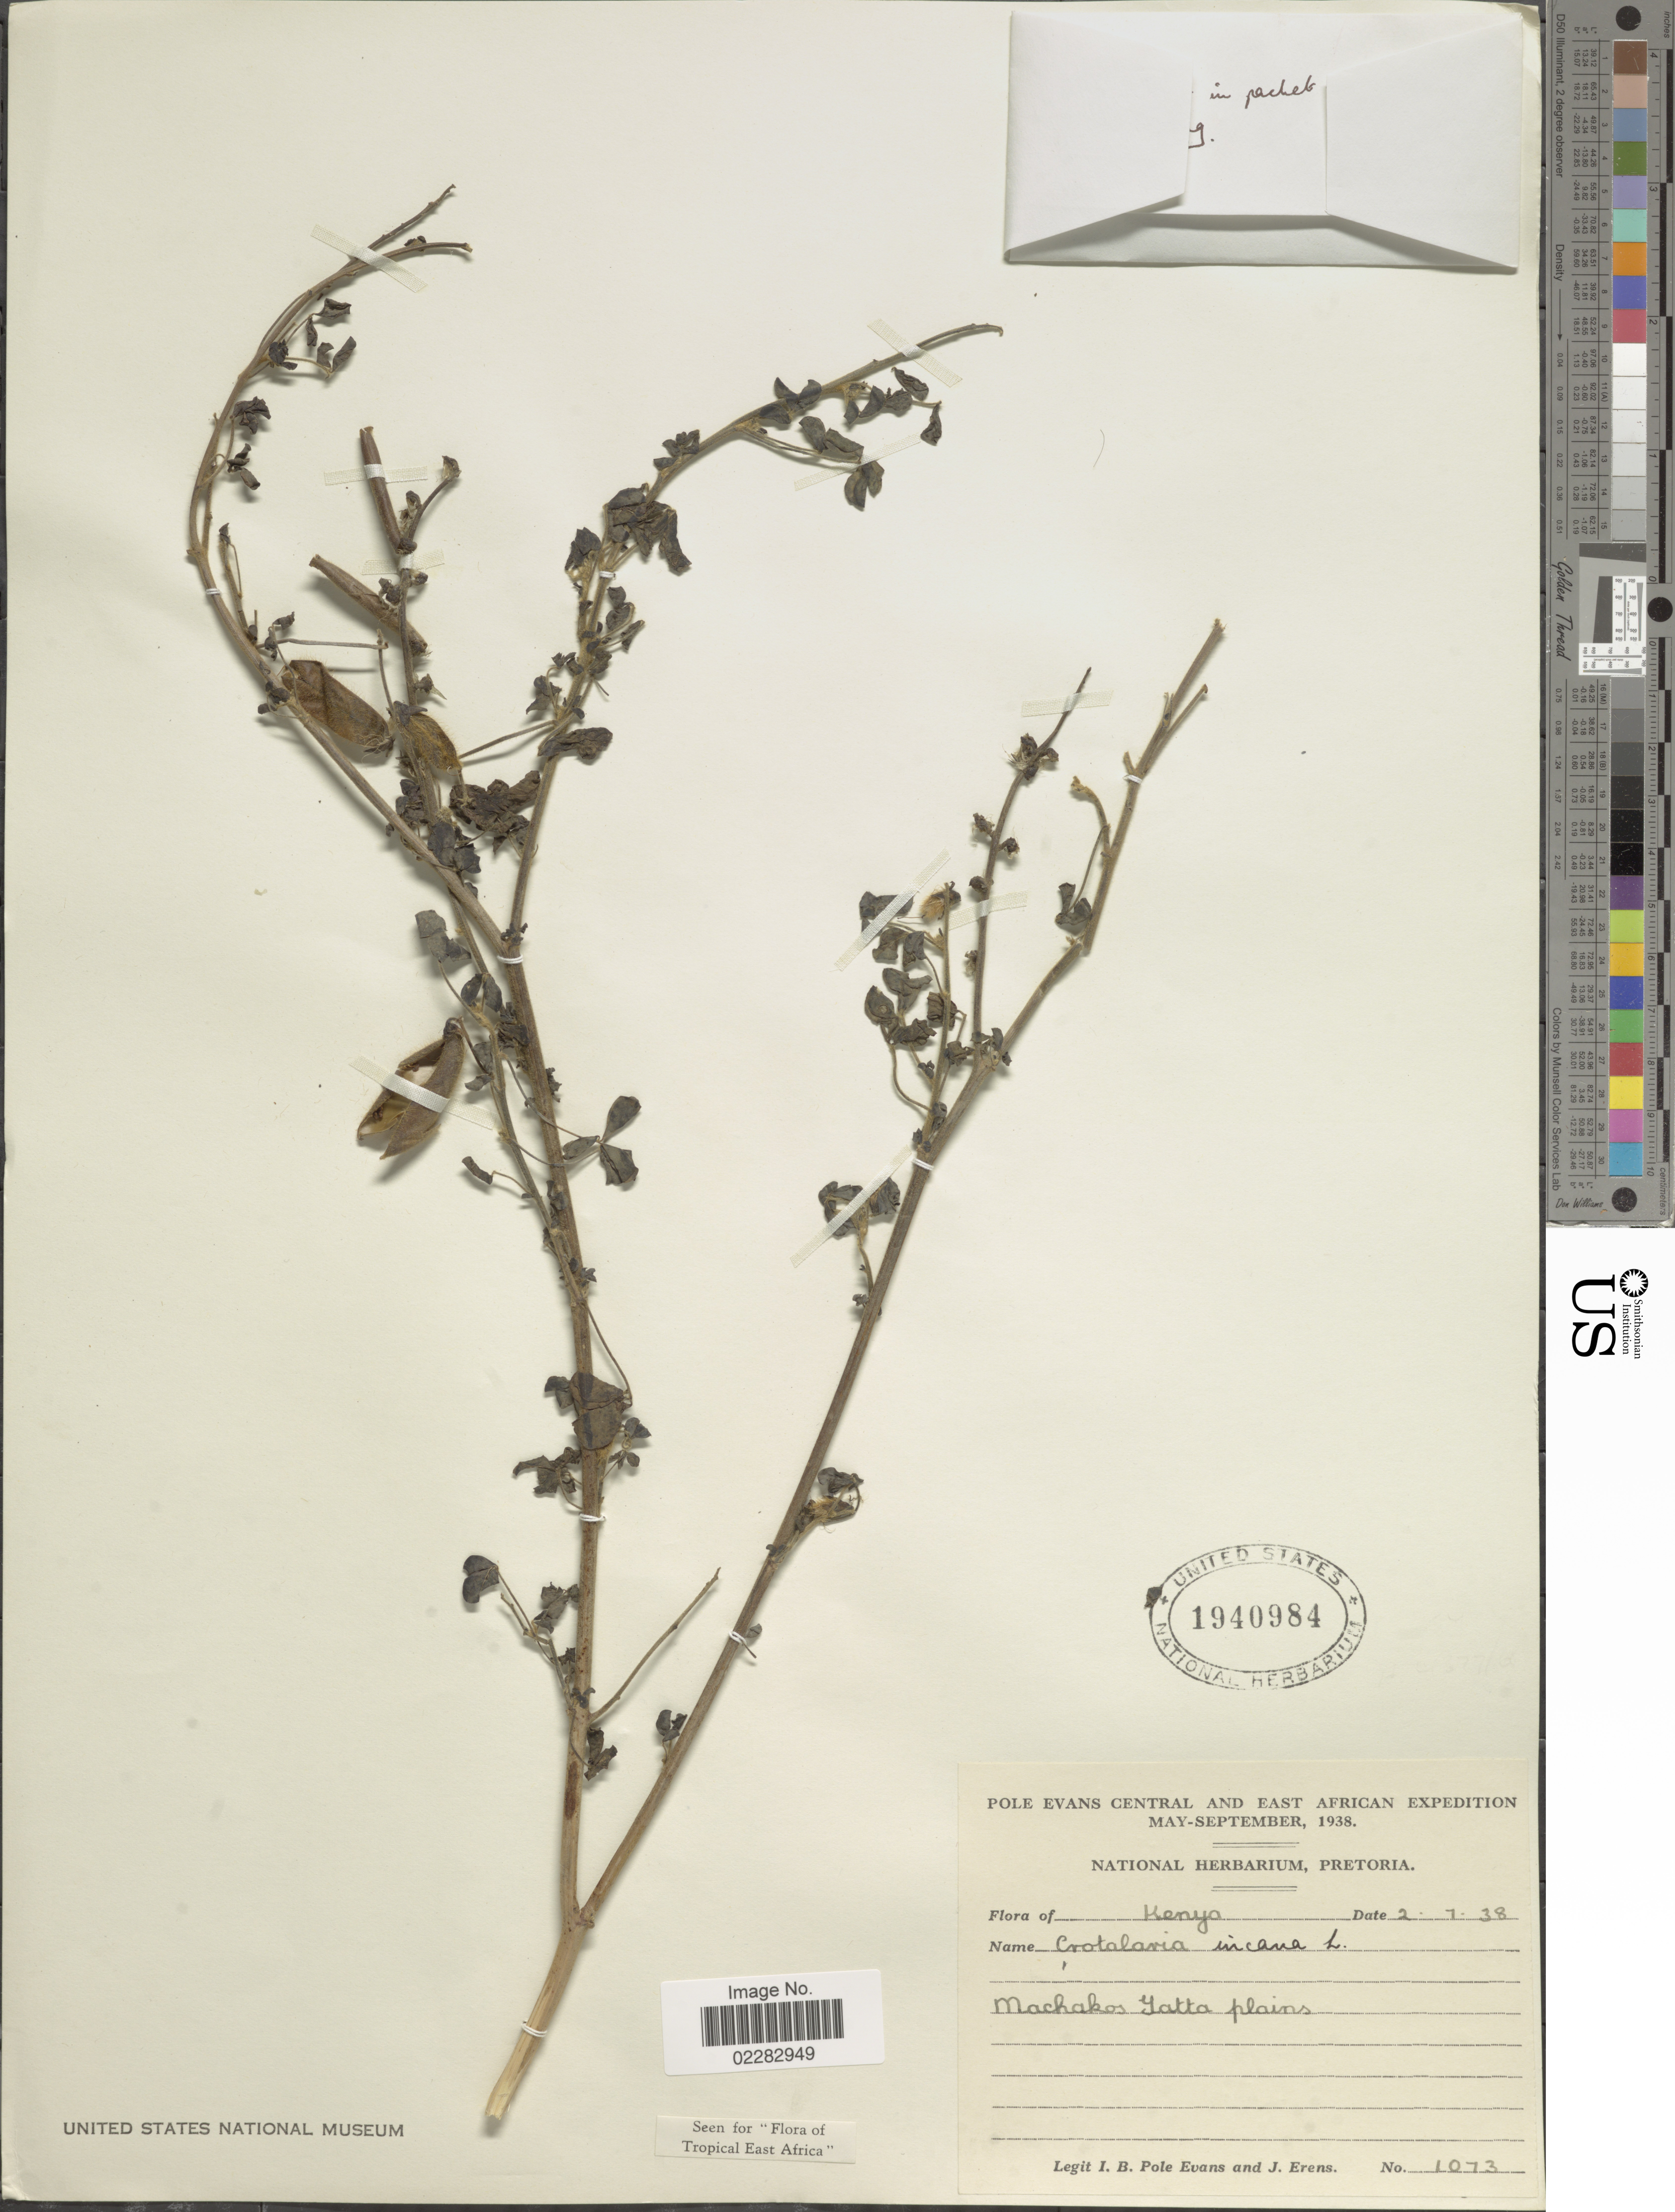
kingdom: Plantae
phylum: Tracheophyta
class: Magnoliopsida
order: Fabales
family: Fabaceae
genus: Crotalaria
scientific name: Crotalaria incana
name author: L.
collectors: I. B. Pole-Evans & J. Erens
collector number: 1073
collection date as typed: Transcribed d/m/y: 2/7/38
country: Kenya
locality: Machakos Yatta plains.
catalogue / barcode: US 1940984